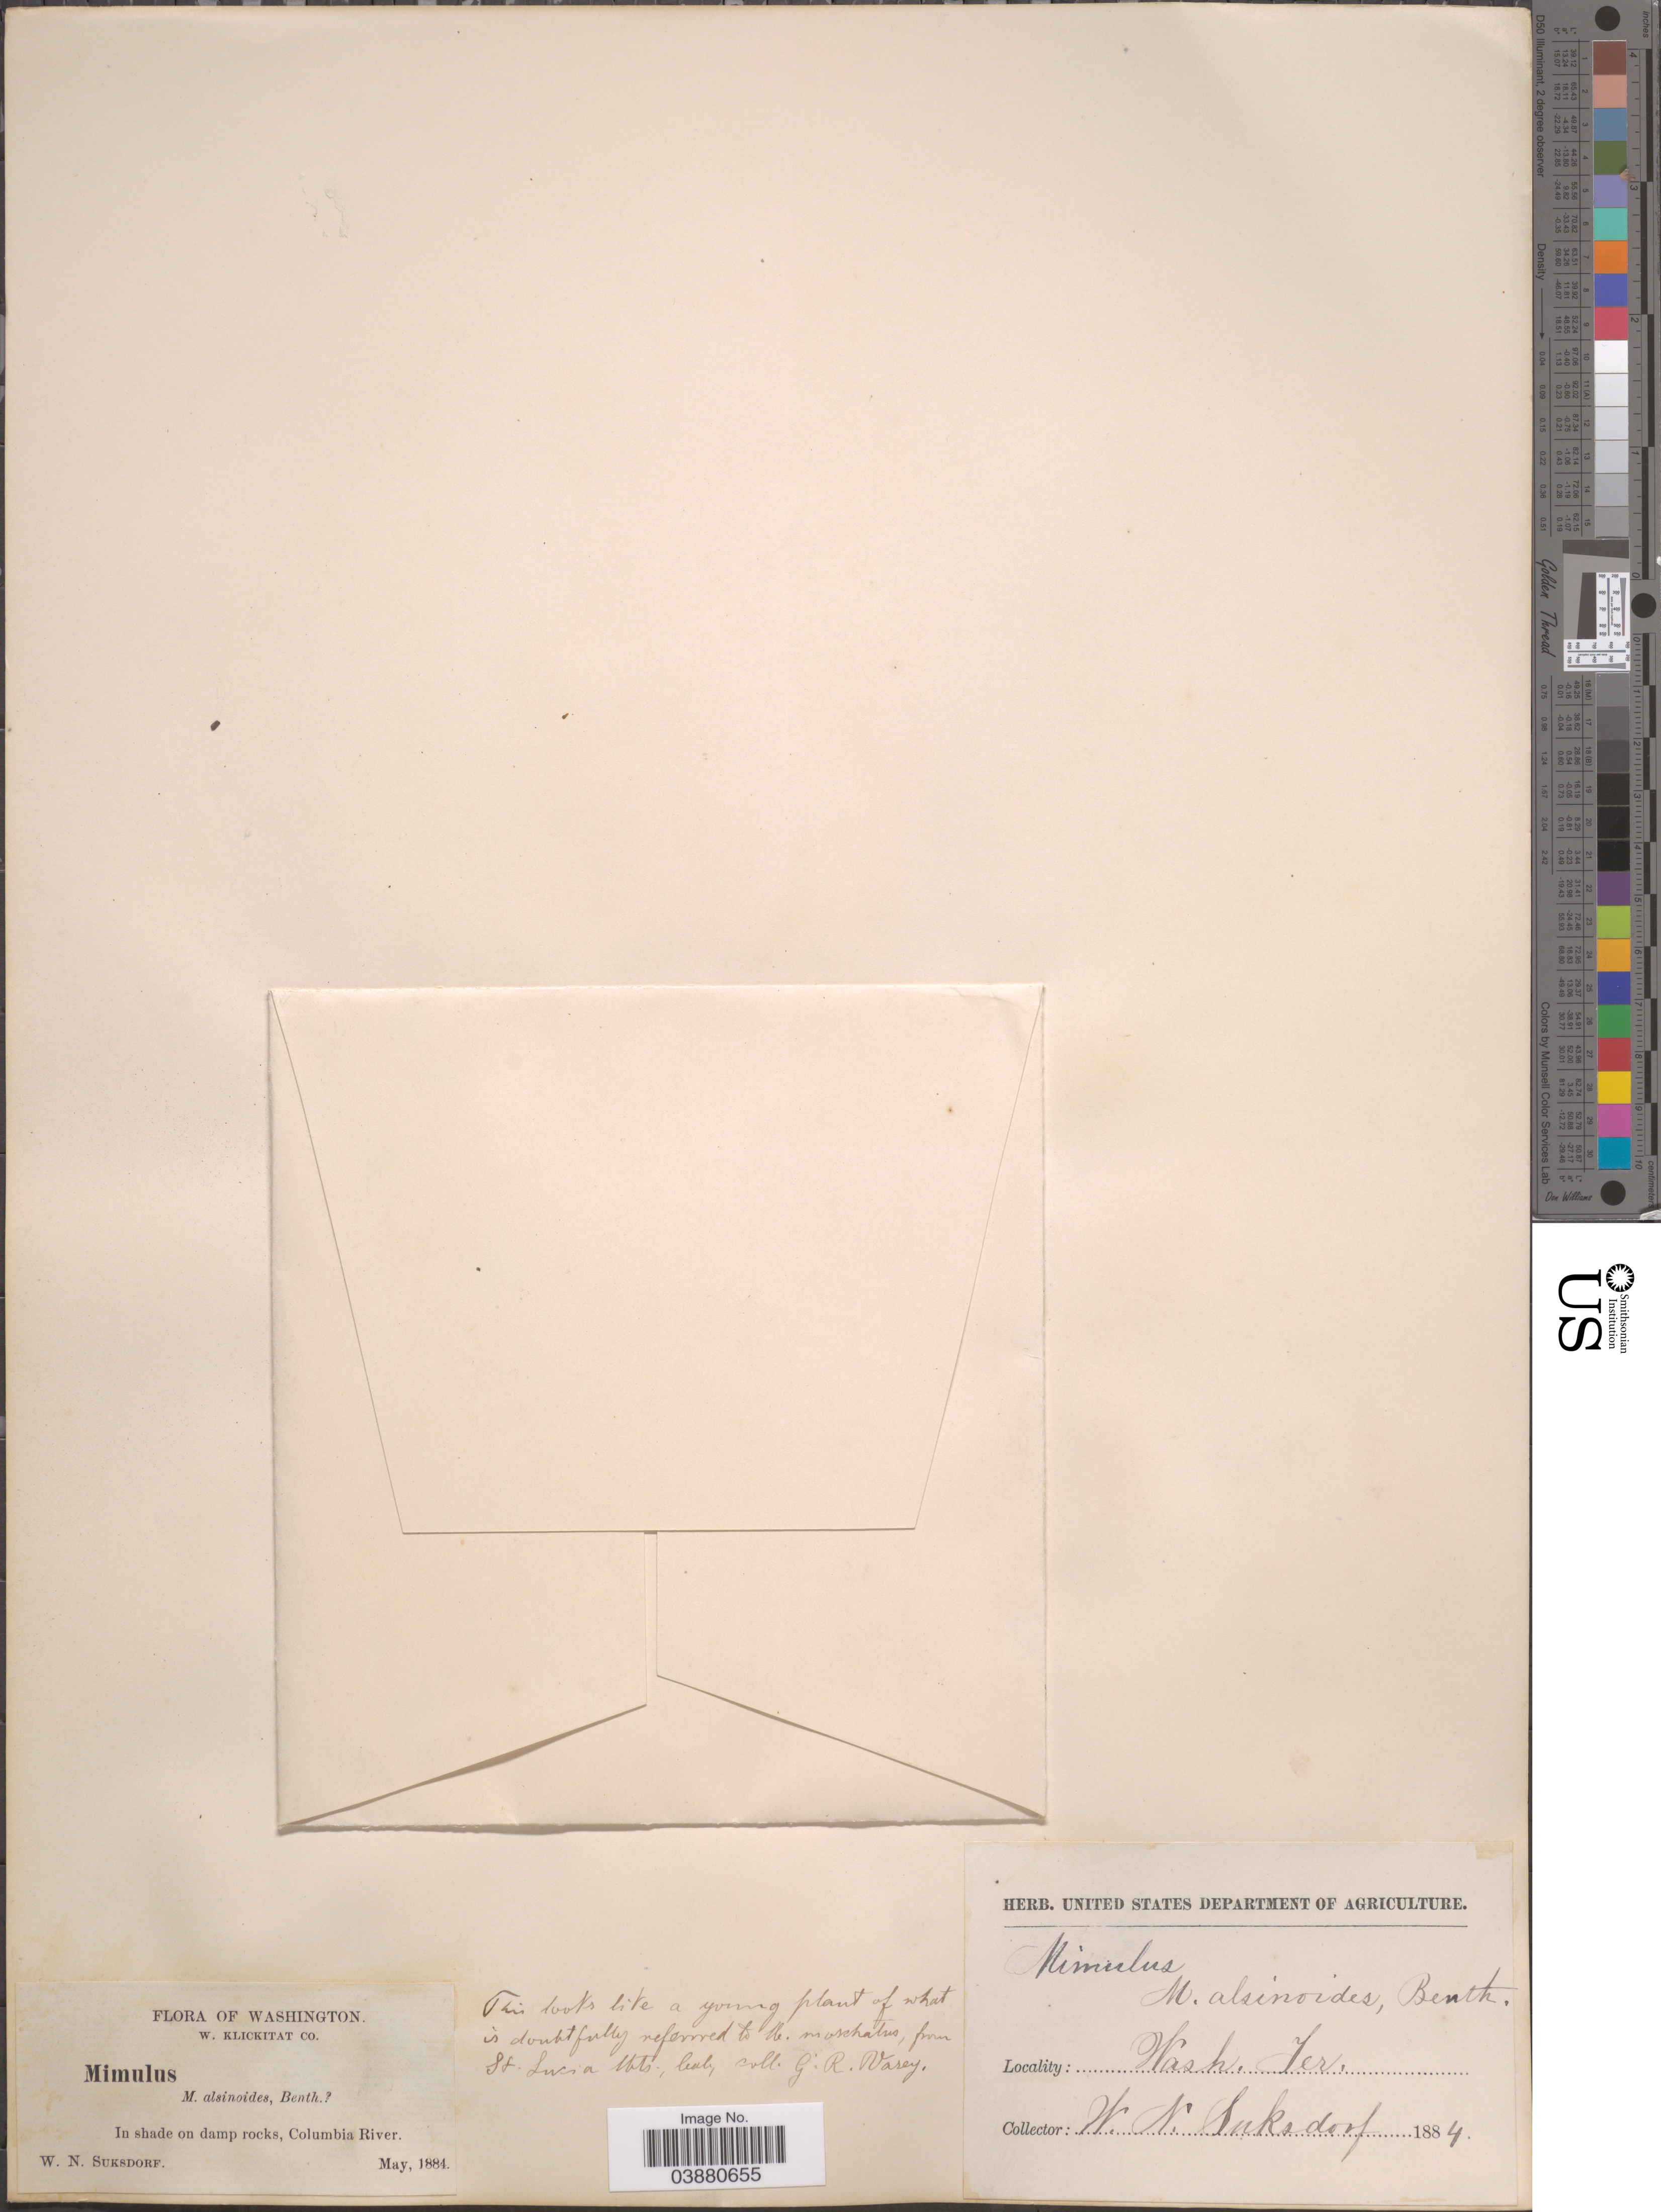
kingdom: Plantae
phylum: Tracheophyta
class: Magnoliopsida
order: Lamiales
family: Phrymaceae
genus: Mimulus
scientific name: Mimulus alsinoides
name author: Douglas ex Benth.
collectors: W. N. Suksdorf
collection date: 1884-05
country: United States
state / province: Washington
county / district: Klickitat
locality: W. Klickitat Co. Columbia River. Wash. Ter.